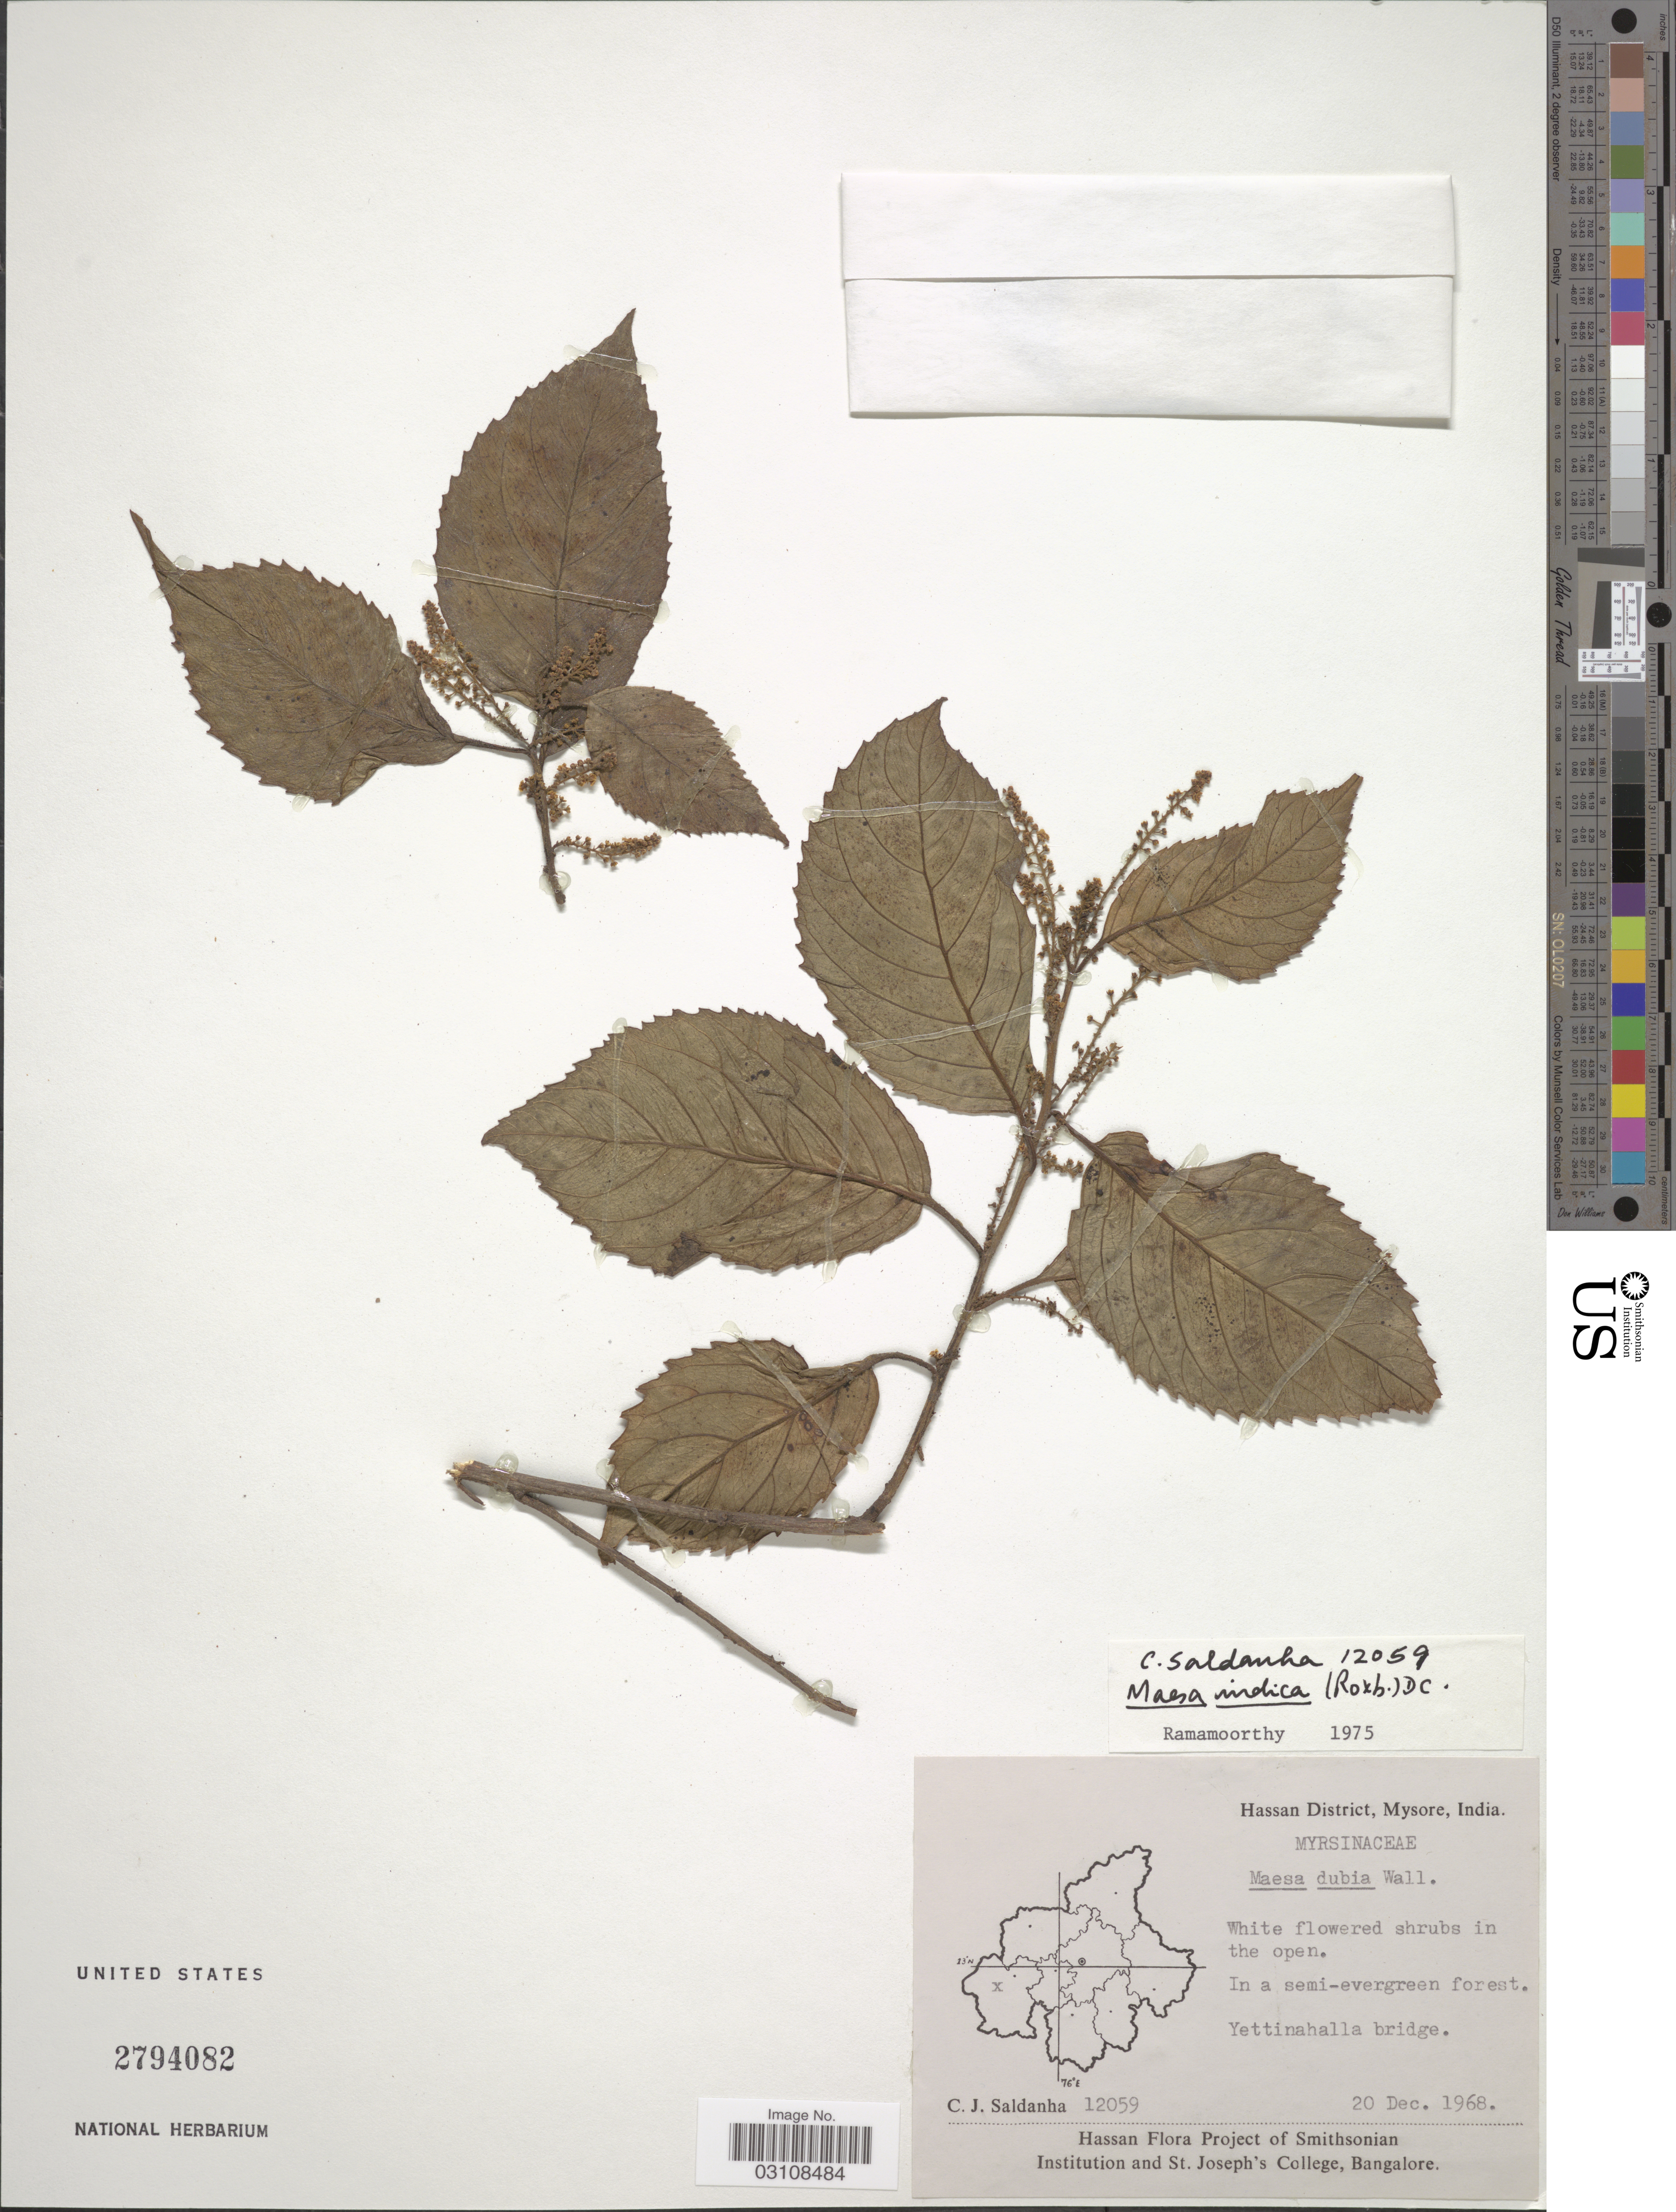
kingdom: Plantae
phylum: Tracheophyta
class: Magnoliopsida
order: Ericales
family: Primulaceae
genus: Maesa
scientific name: Maesa indica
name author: (Roxb.) A. DC.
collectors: C. Saldanha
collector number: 12059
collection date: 1968-12-20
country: India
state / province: Karnataka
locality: Hassan District, Mysore. Yettinahalla bridge.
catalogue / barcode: US 2794082